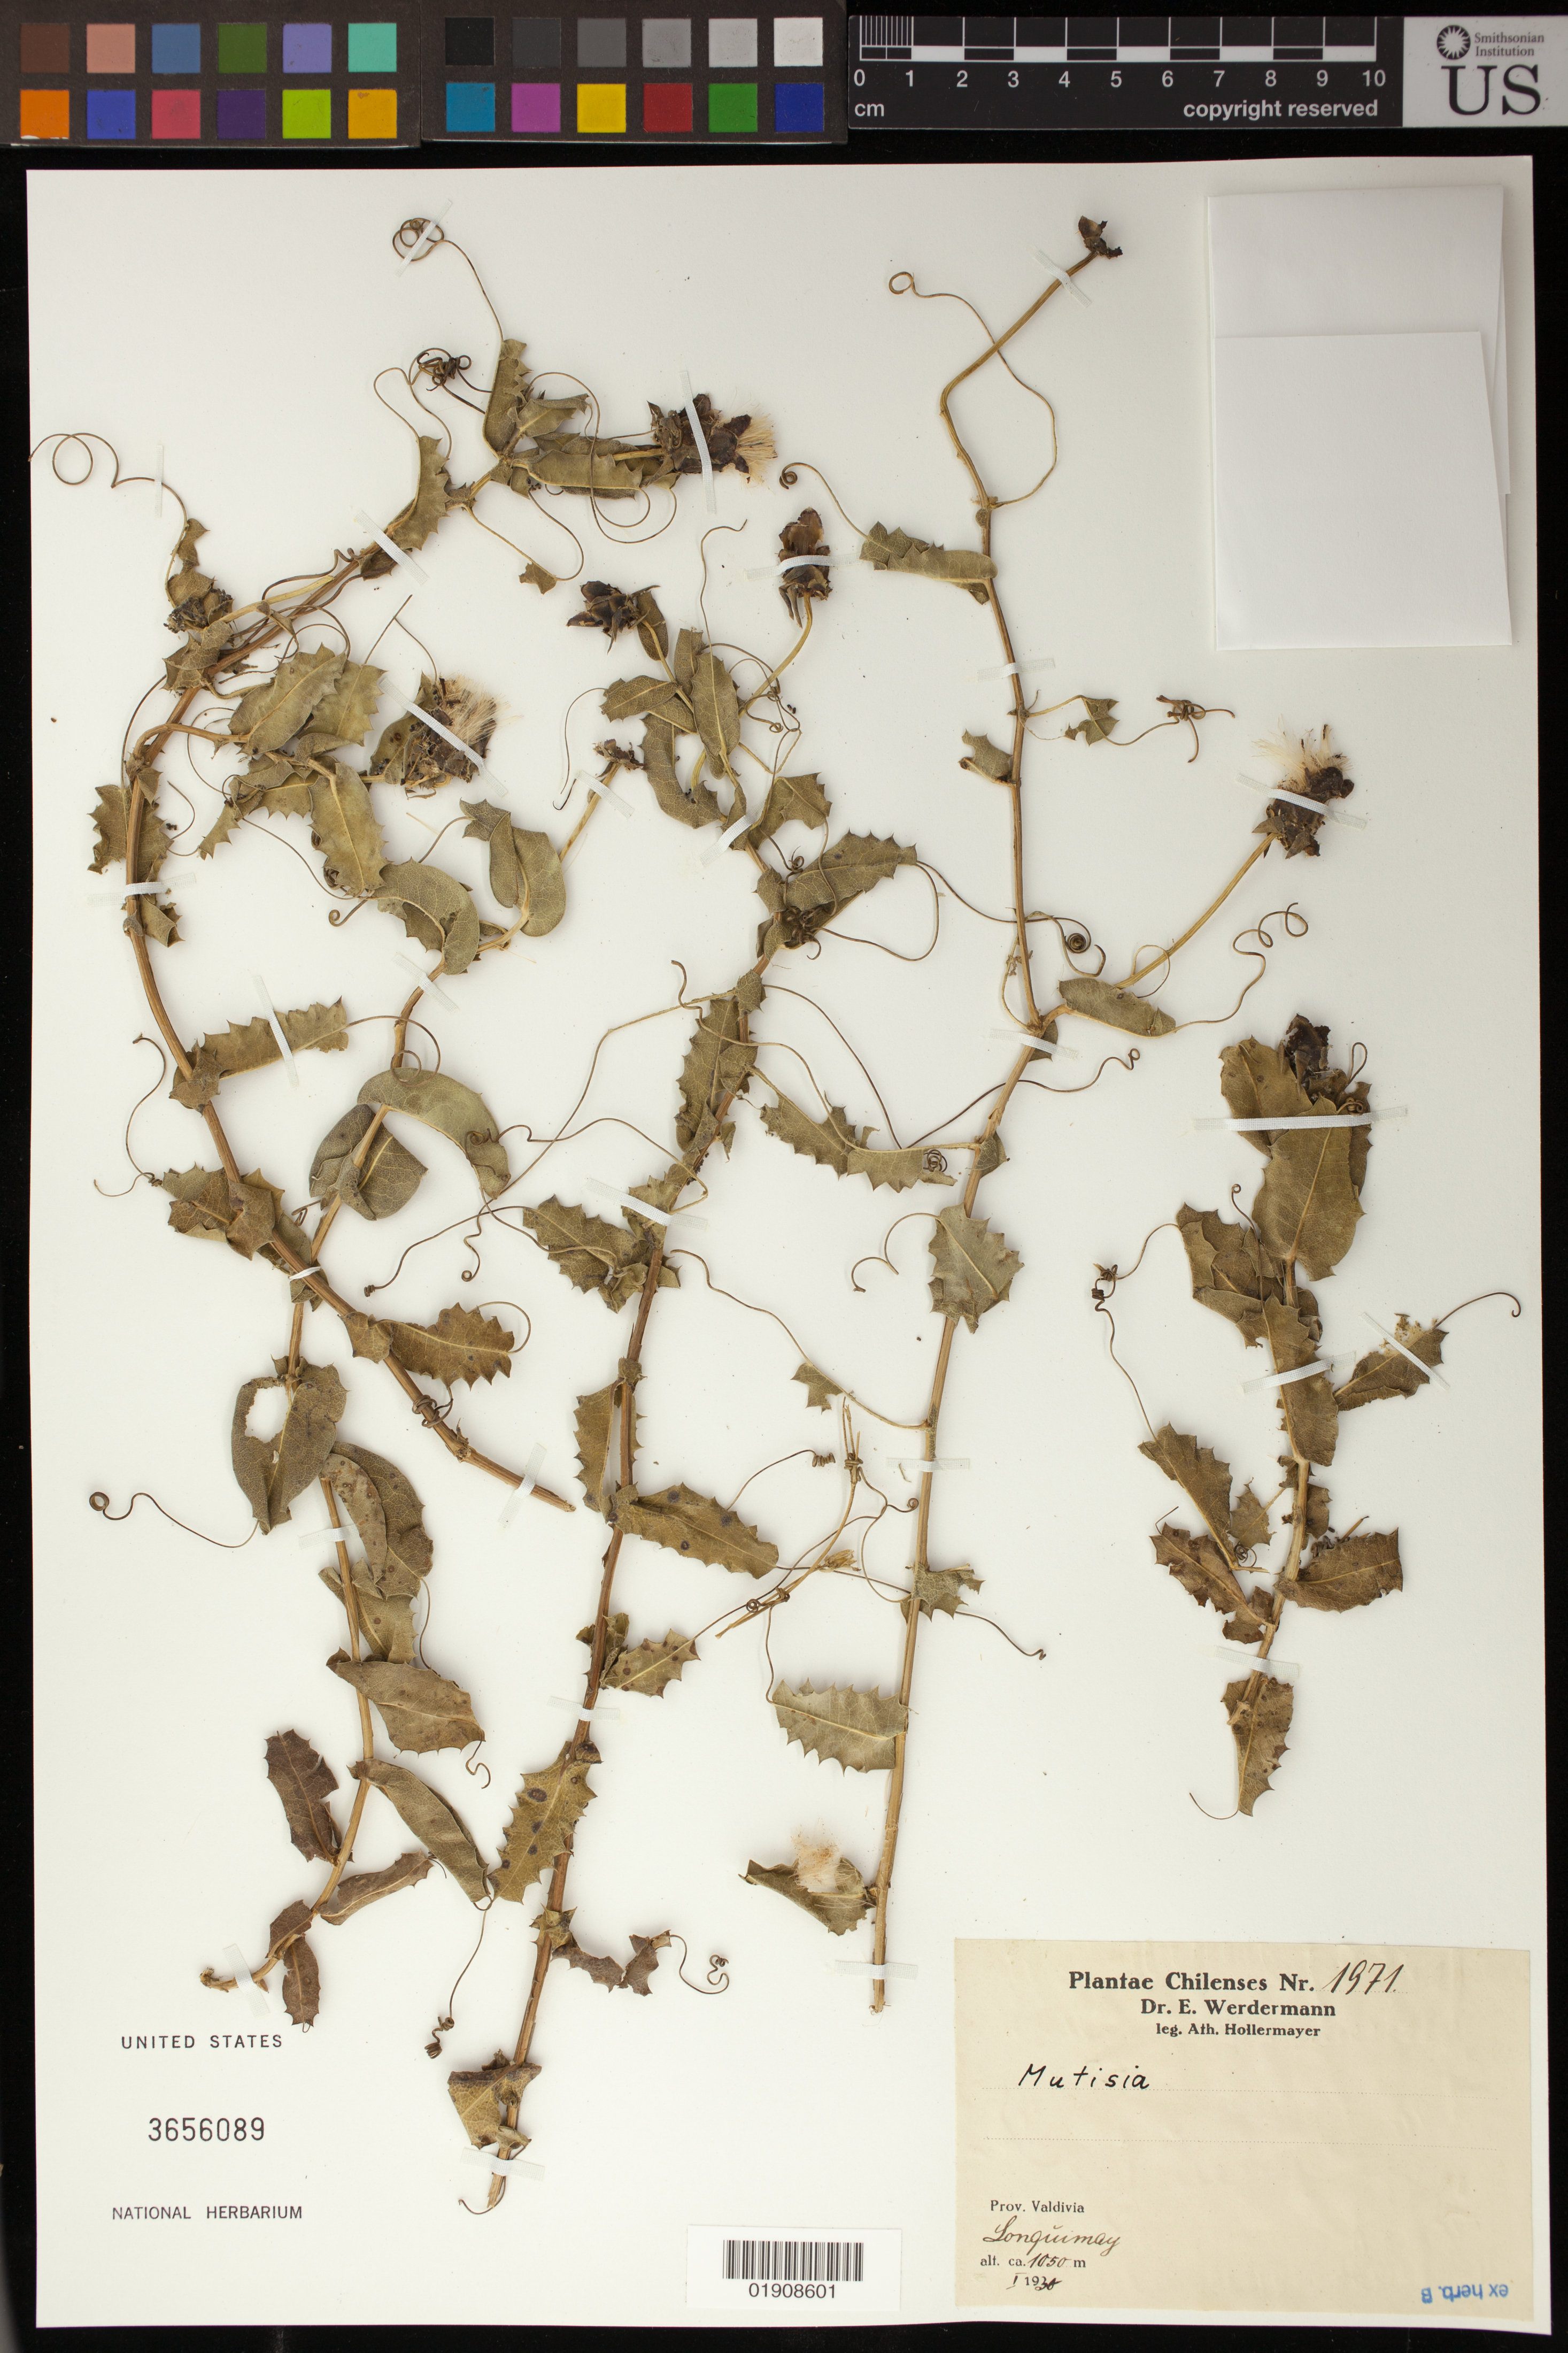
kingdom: Plantae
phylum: Tracheophyta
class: Magnoliopsida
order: Asterales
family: Asteraceae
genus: Mutisia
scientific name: Mutisia sp.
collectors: E. Werdermann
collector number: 1971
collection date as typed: January 1930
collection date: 1930-01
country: Chile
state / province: Los Ríos (XIV)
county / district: Valdivia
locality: Longuimay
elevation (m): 1050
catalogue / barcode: US 3656089